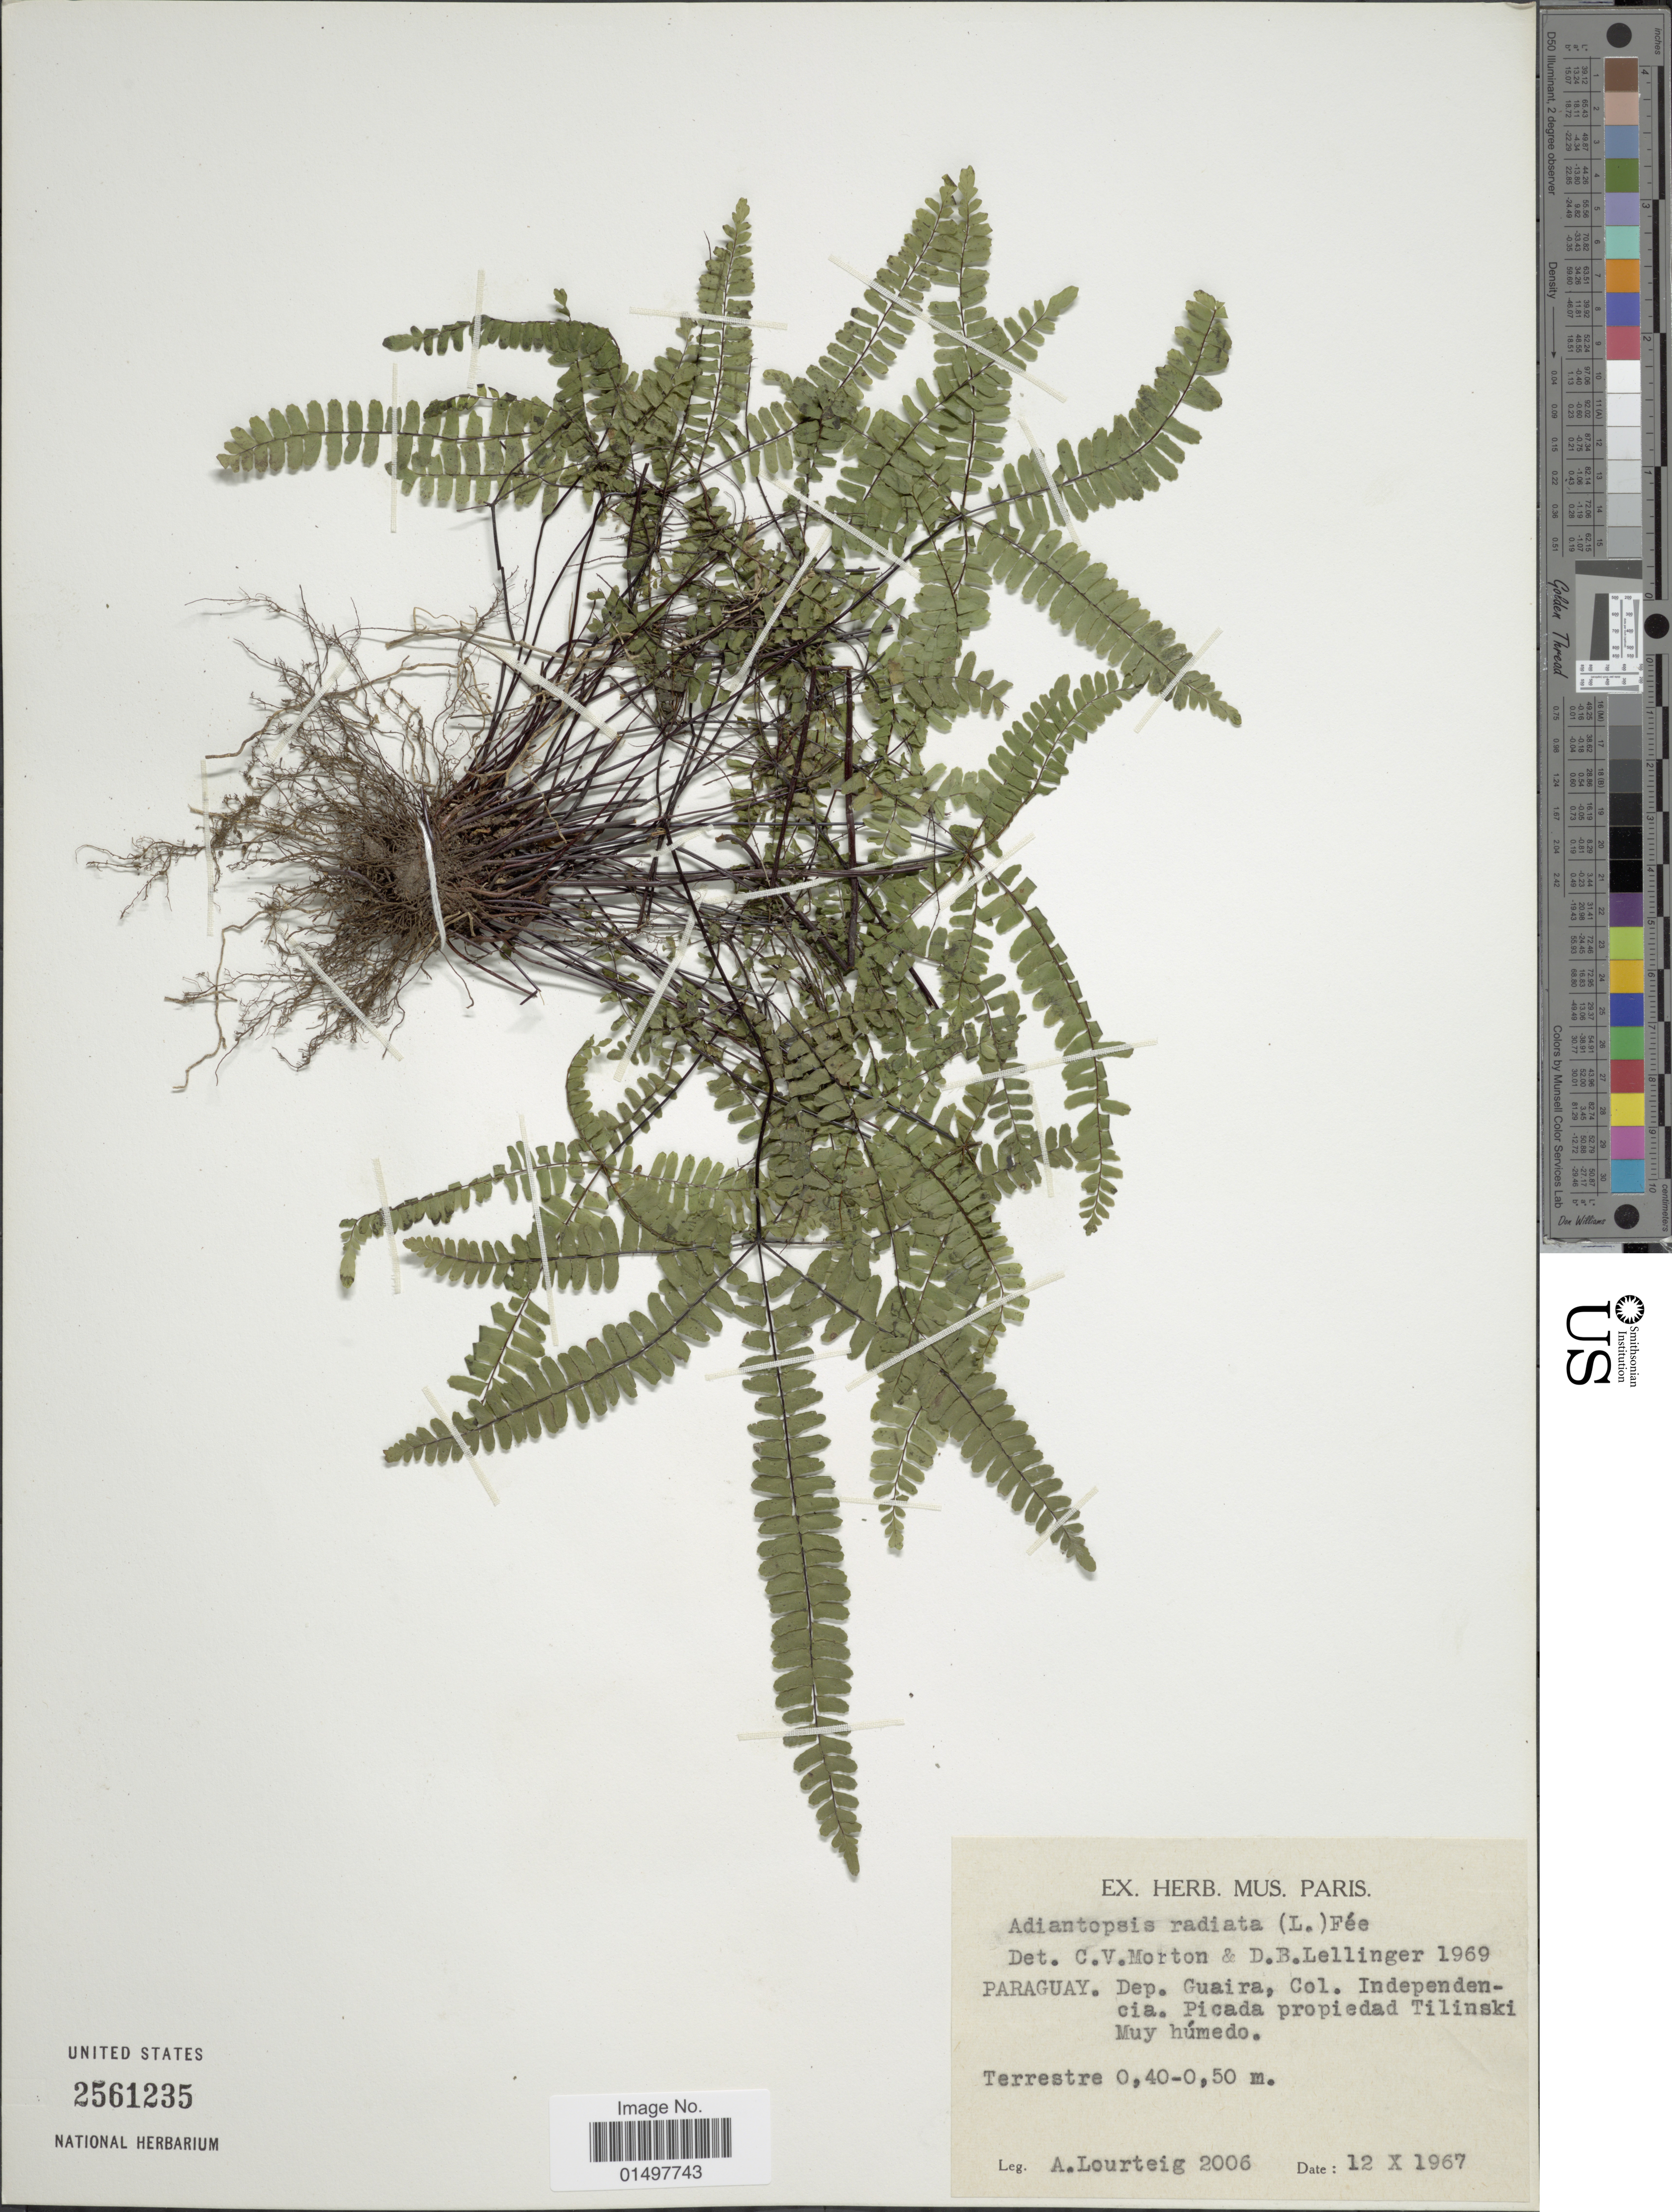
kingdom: Plantae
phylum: Tracheophyta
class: Polypodiopsida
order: Polypodiales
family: Pteridaceae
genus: Adiantopsis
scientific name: Adiantopsis radiata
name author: (L.) Fée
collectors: A. Lourteig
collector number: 2006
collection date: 1967-10-12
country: Paraguay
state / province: Guaira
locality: Dep. Guaira, Col. Independencia. Picada propiedad Tilinski.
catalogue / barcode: US 2561235